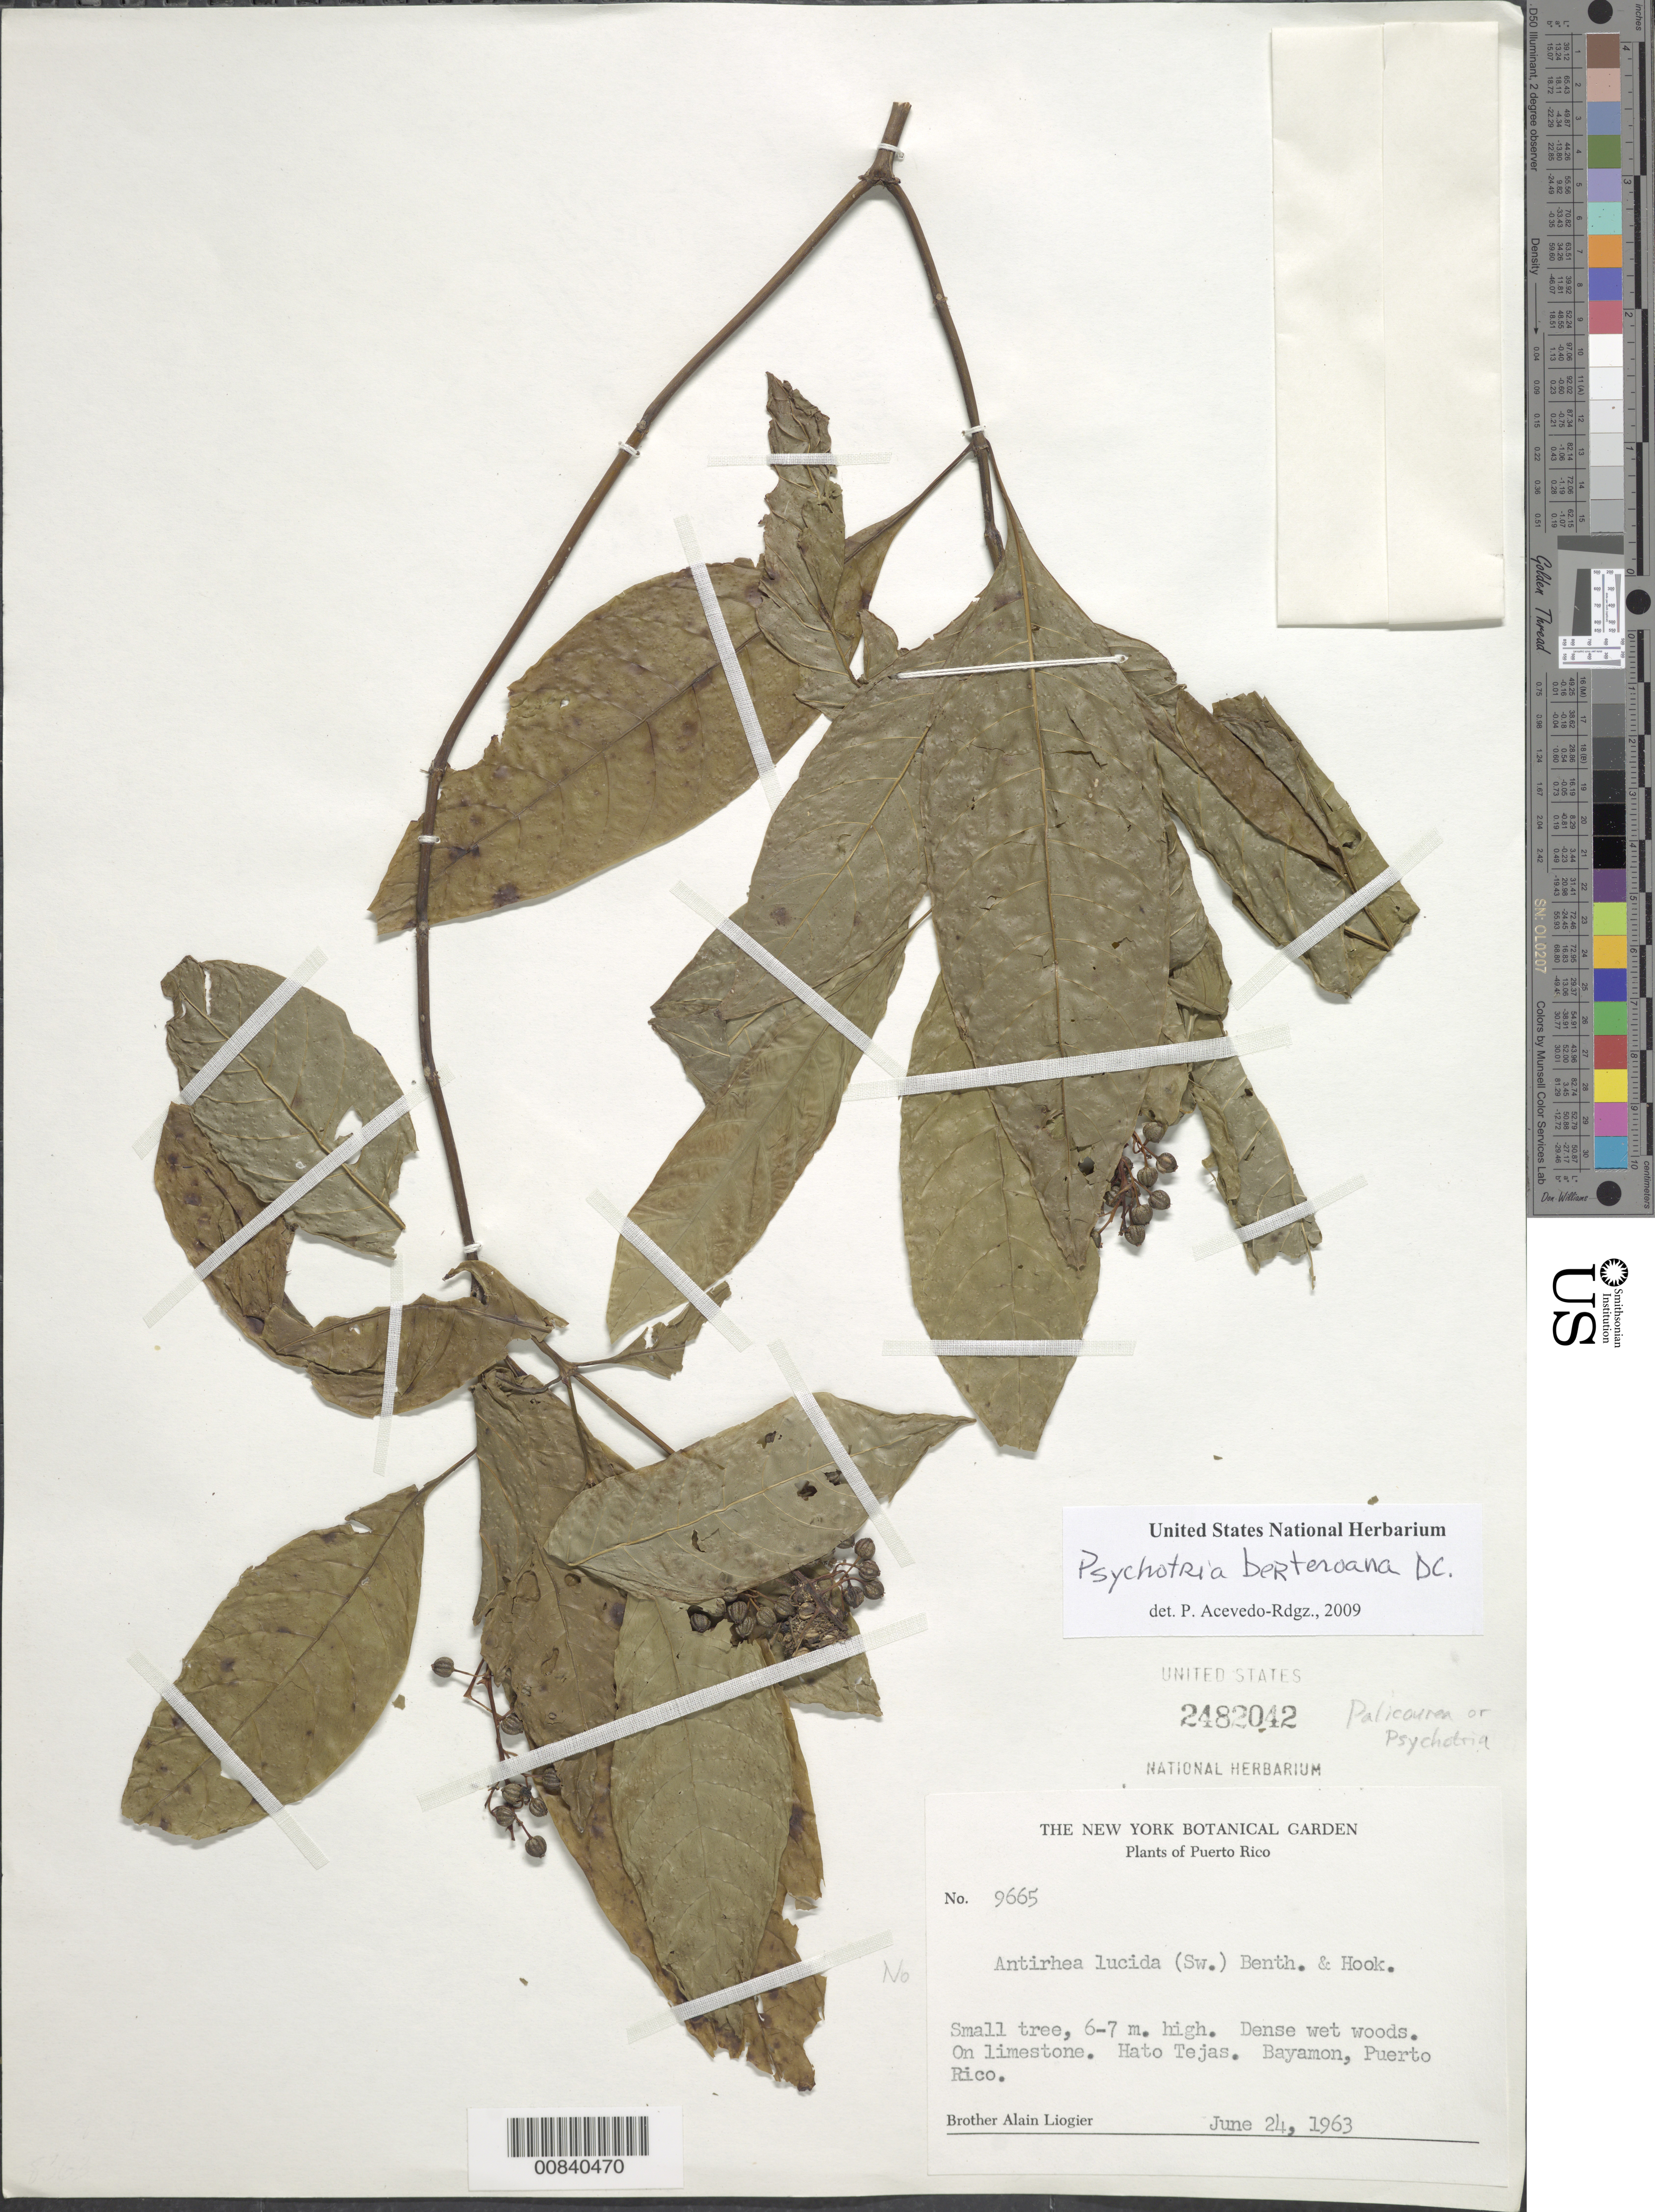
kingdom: Plantae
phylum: Tracheophyta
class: Magnoliopsida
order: Gentianales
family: Rubiaceae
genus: Stenostomum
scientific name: Stenostomum lucidum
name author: (Sw.) C.F. Gaertn.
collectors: A. H. Liogier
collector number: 9665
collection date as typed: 24 Jun 1963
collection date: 1963-06-24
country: Puerto Rico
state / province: Bayamon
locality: Hato Tejas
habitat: Dense wet woods, on limestone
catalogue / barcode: US 2482042